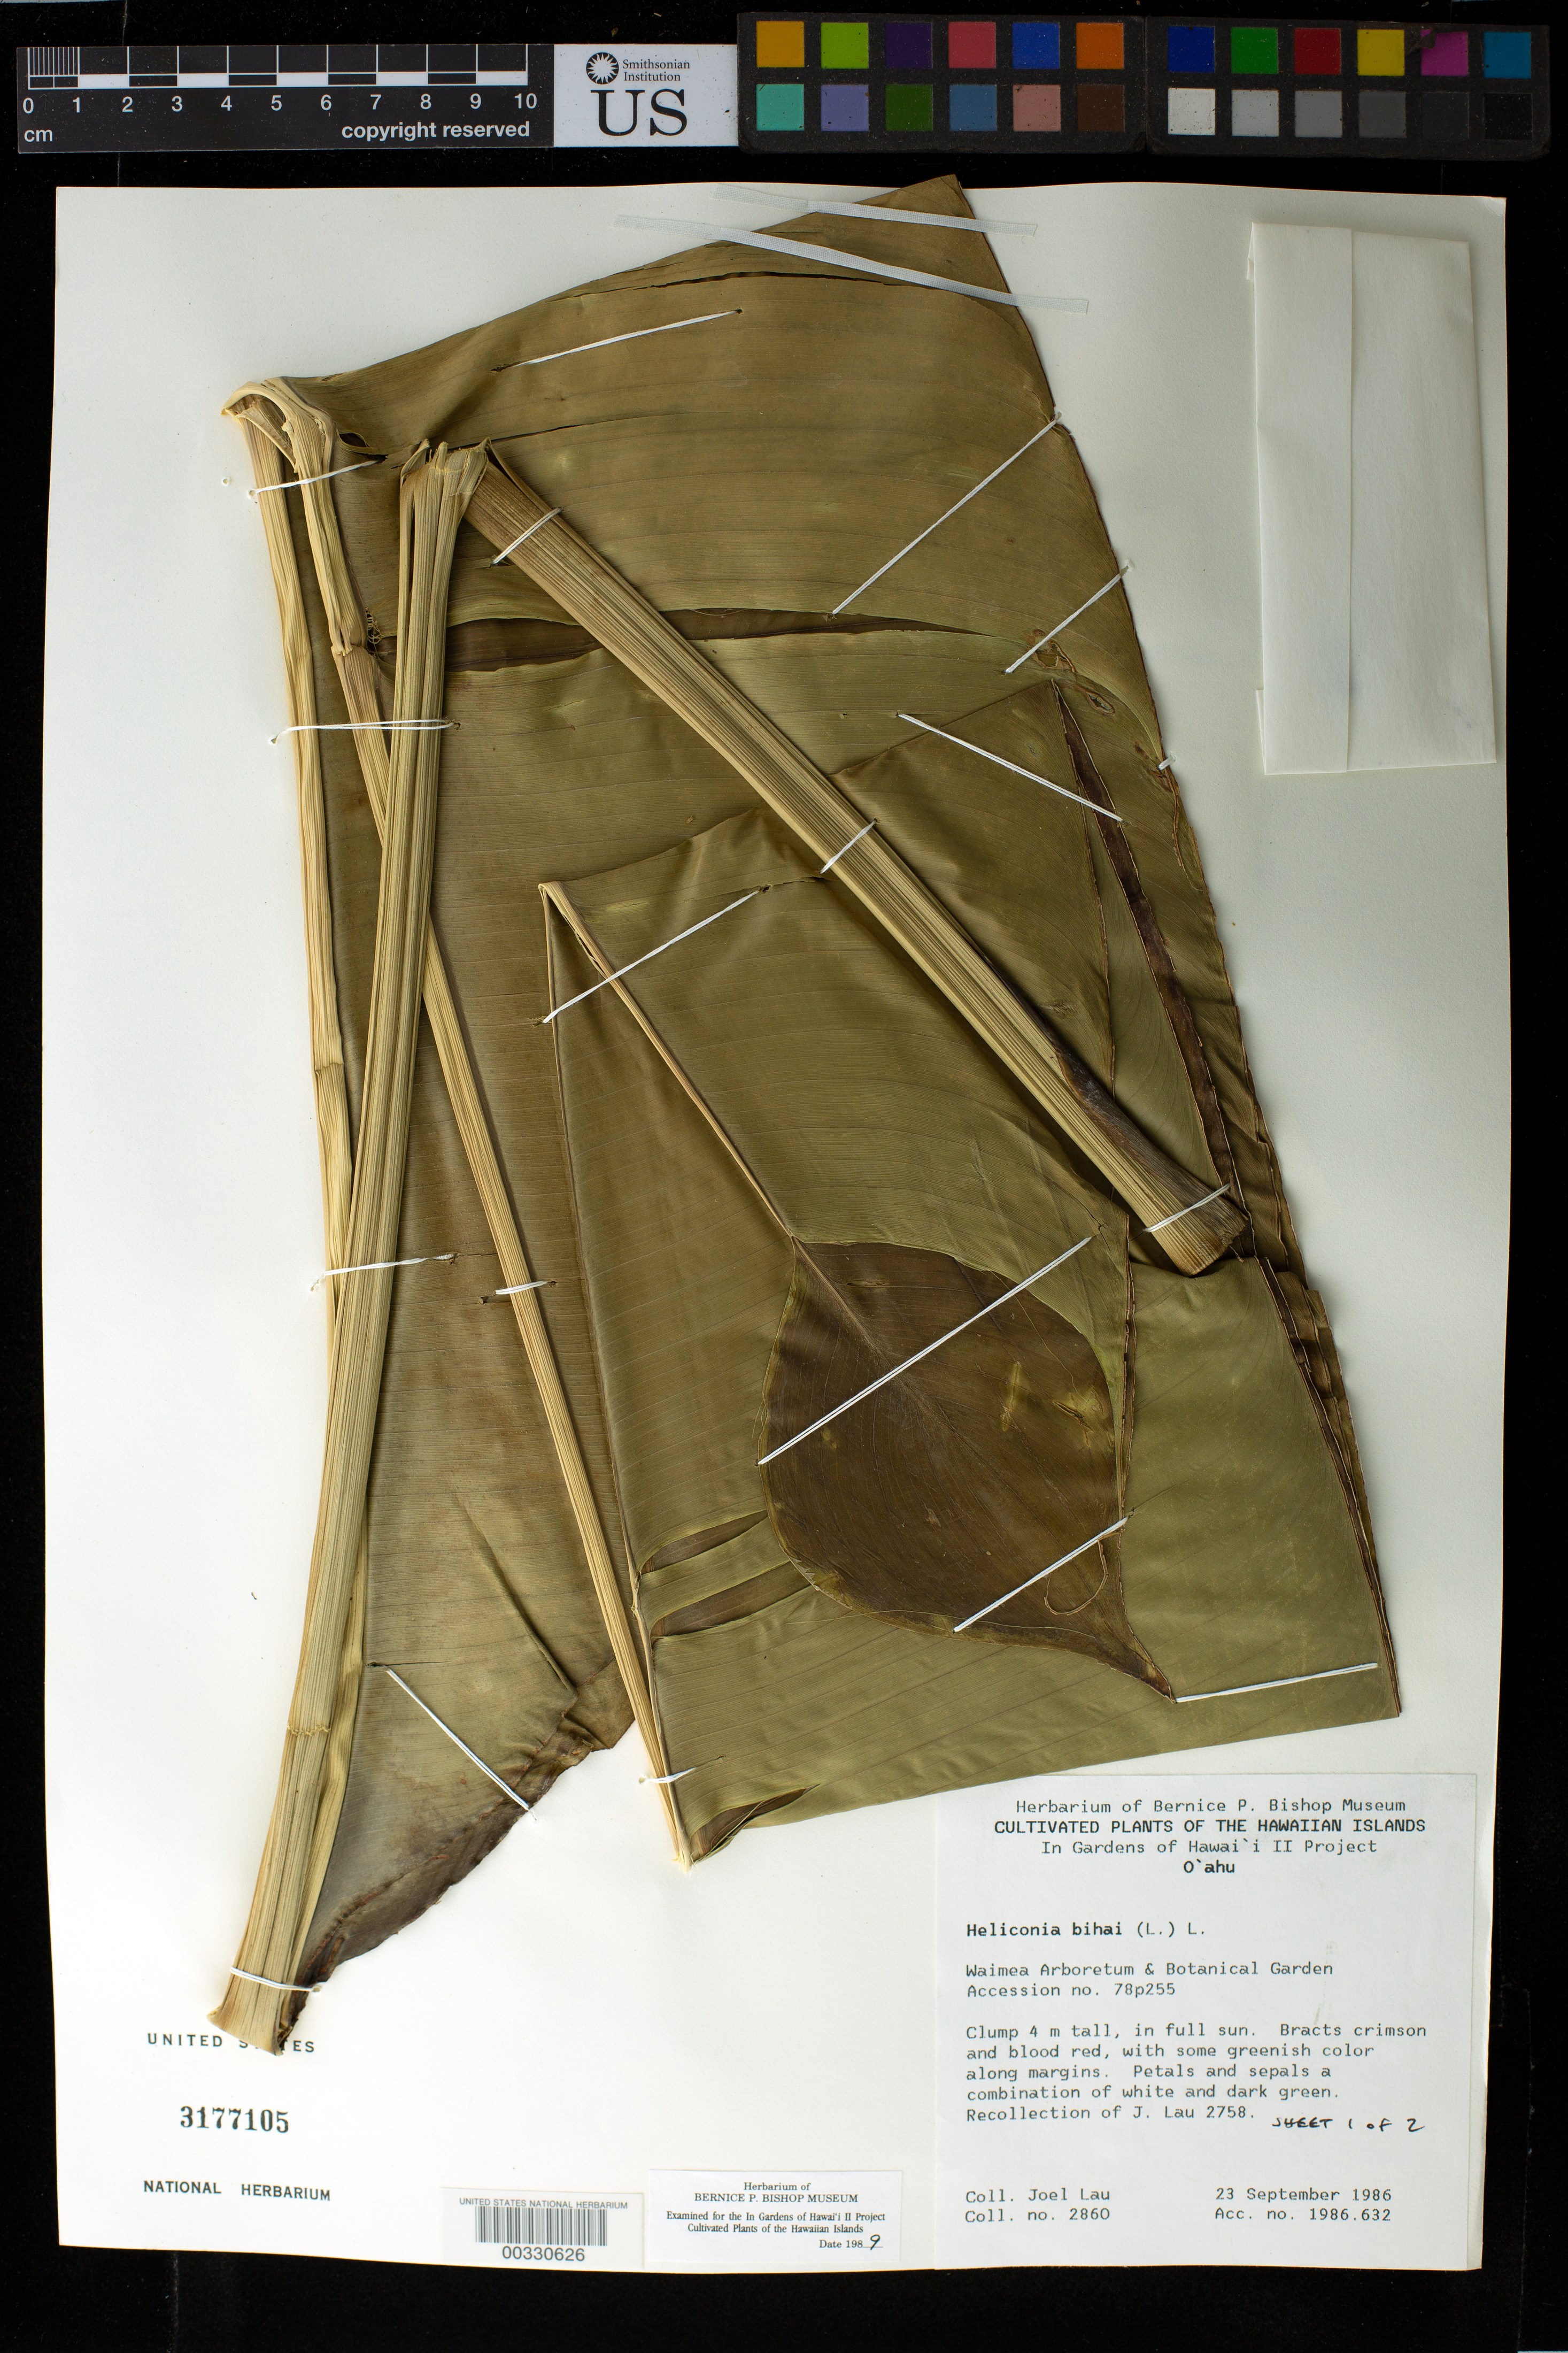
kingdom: Plantae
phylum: Tracheophyta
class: Liliopsida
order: Zingiberales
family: Heliconiaceae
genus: Heliconia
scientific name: Heliconia bihai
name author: (L.) L.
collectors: J. Lau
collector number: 2860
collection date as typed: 23 Sep 1986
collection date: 1986-09-23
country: United States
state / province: Florida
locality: Southern Florida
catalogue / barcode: US 3177105